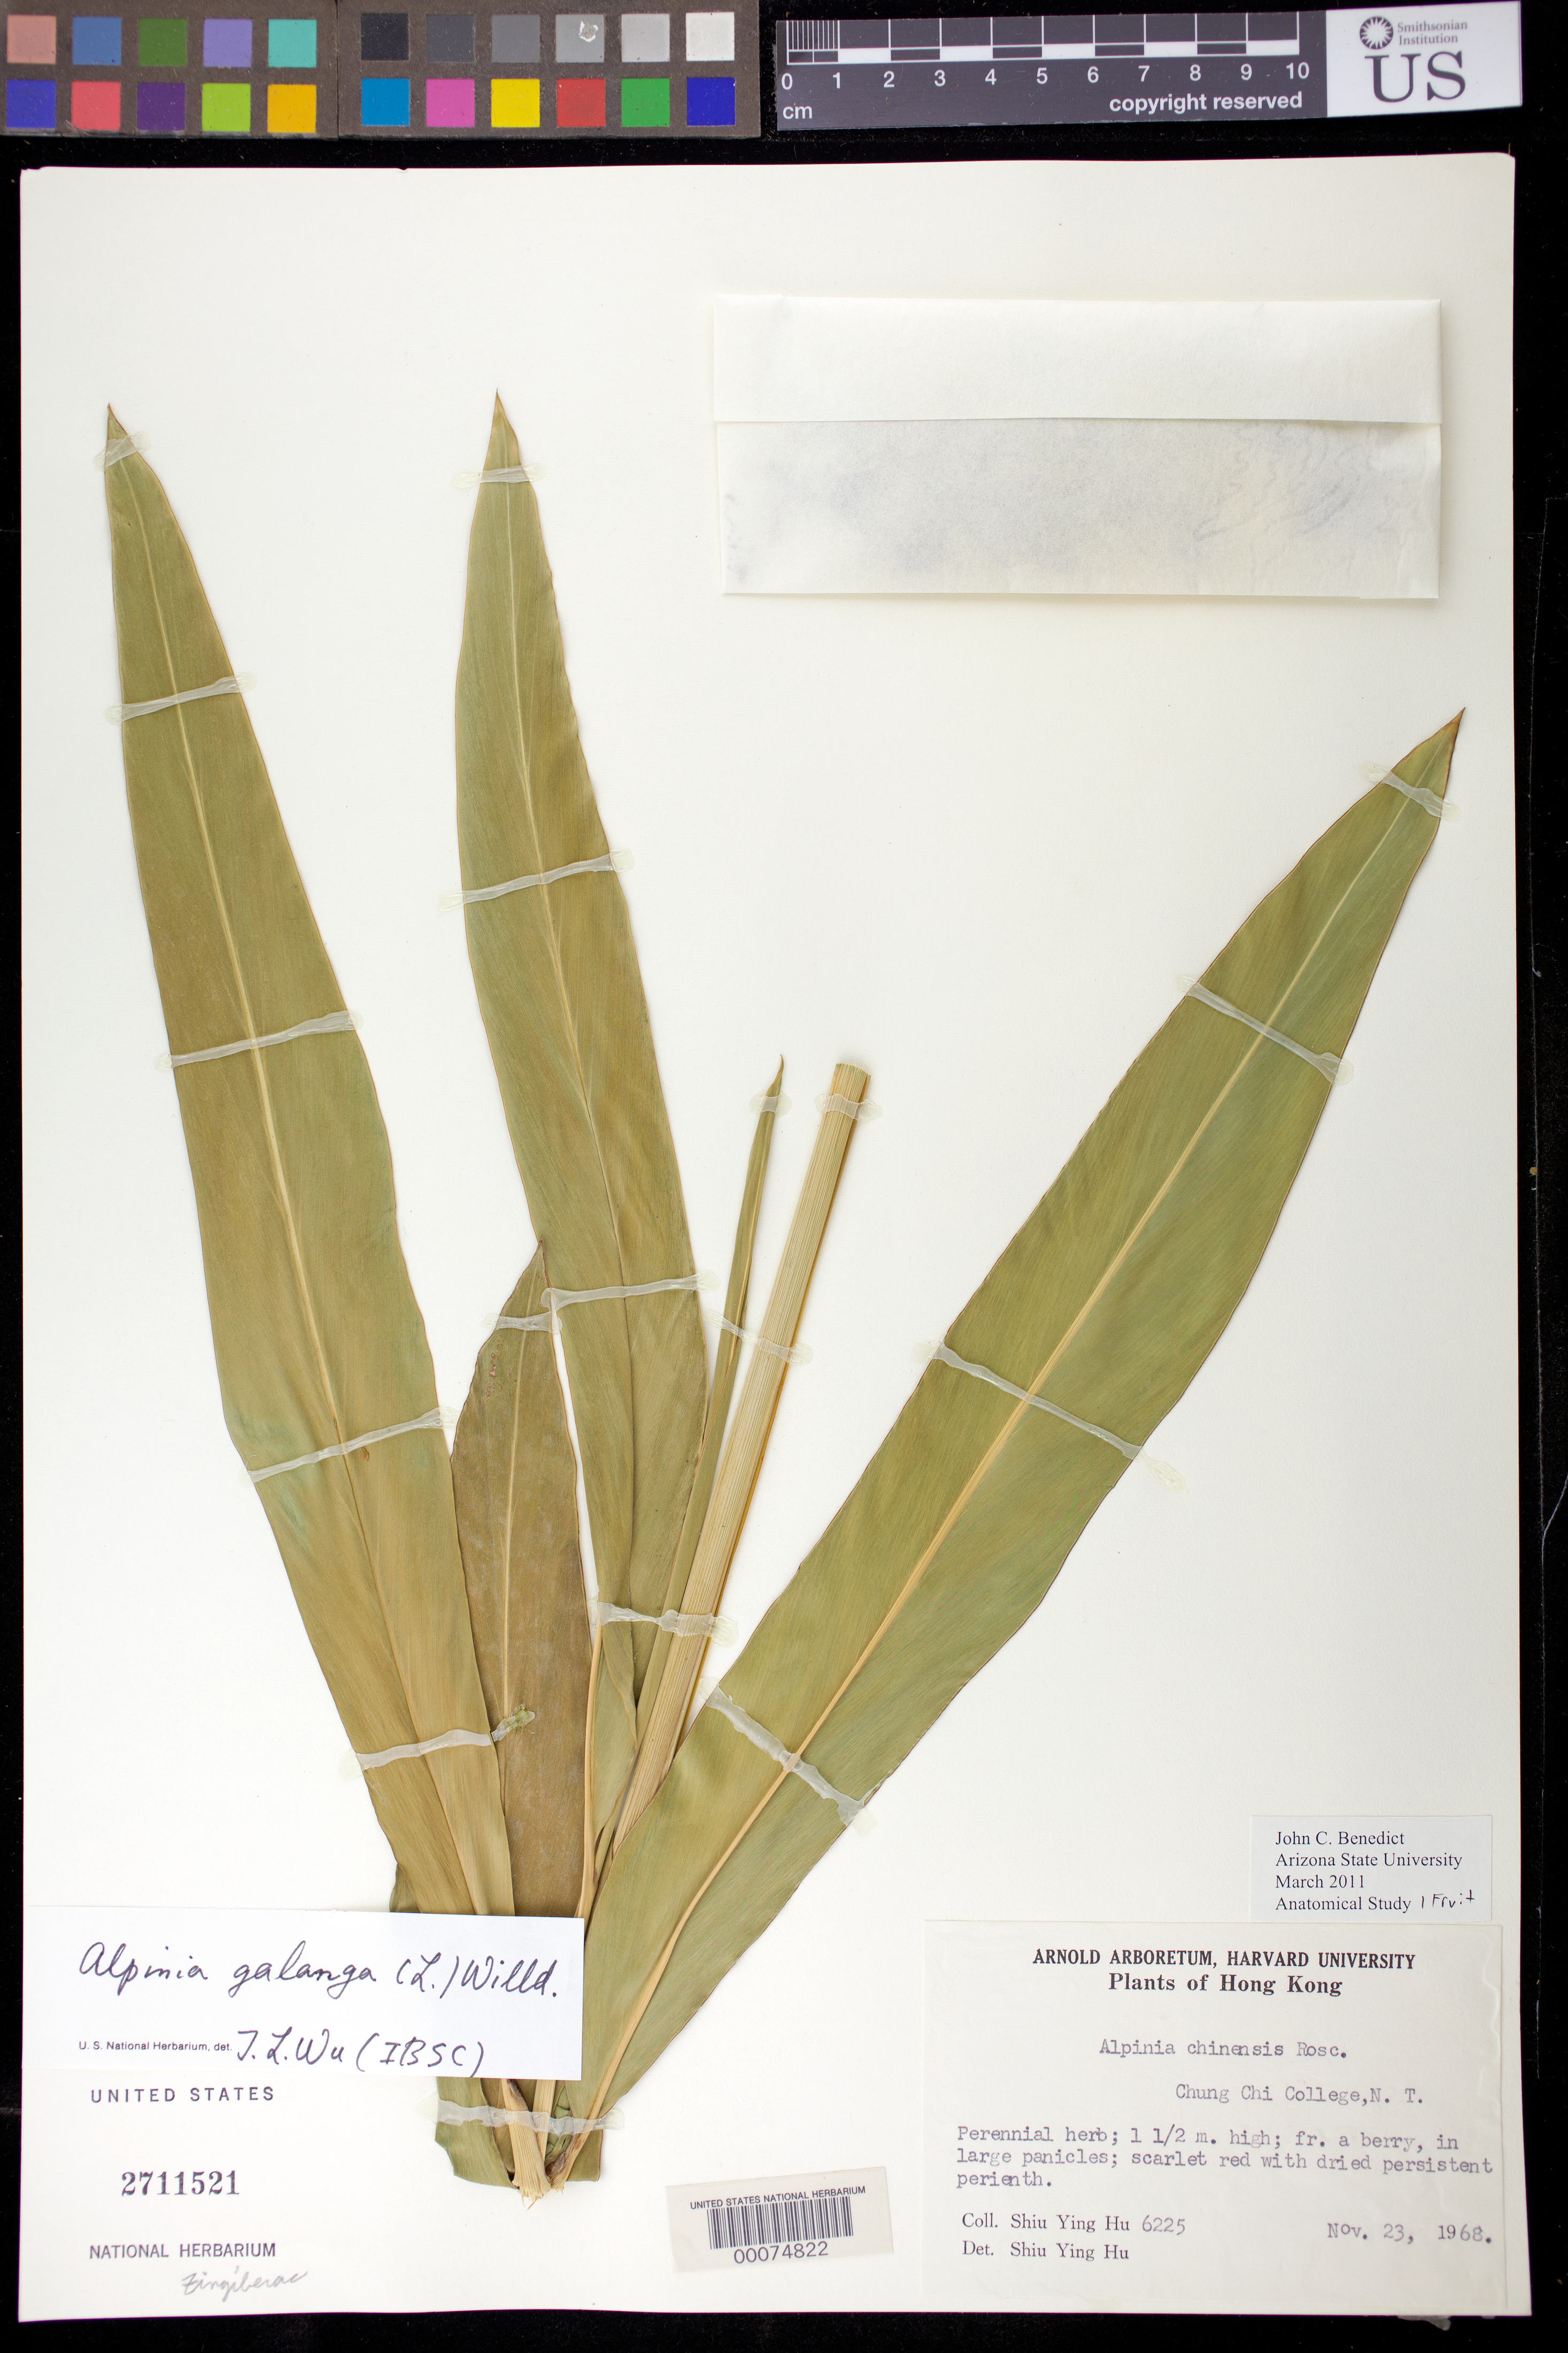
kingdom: Plantae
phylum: Tracheophyta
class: Liliopsida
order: Zingiberales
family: Zingiberaceae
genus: Alpinia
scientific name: Alpinia galanga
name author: (L.) Willd.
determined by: Wu, Te-Ling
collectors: S. Y. Hu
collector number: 6225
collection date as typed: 23 Nov 1968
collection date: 1968-11-23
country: China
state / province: Hong Kong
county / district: New Territories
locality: Chung chi college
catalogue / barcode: US 2711521